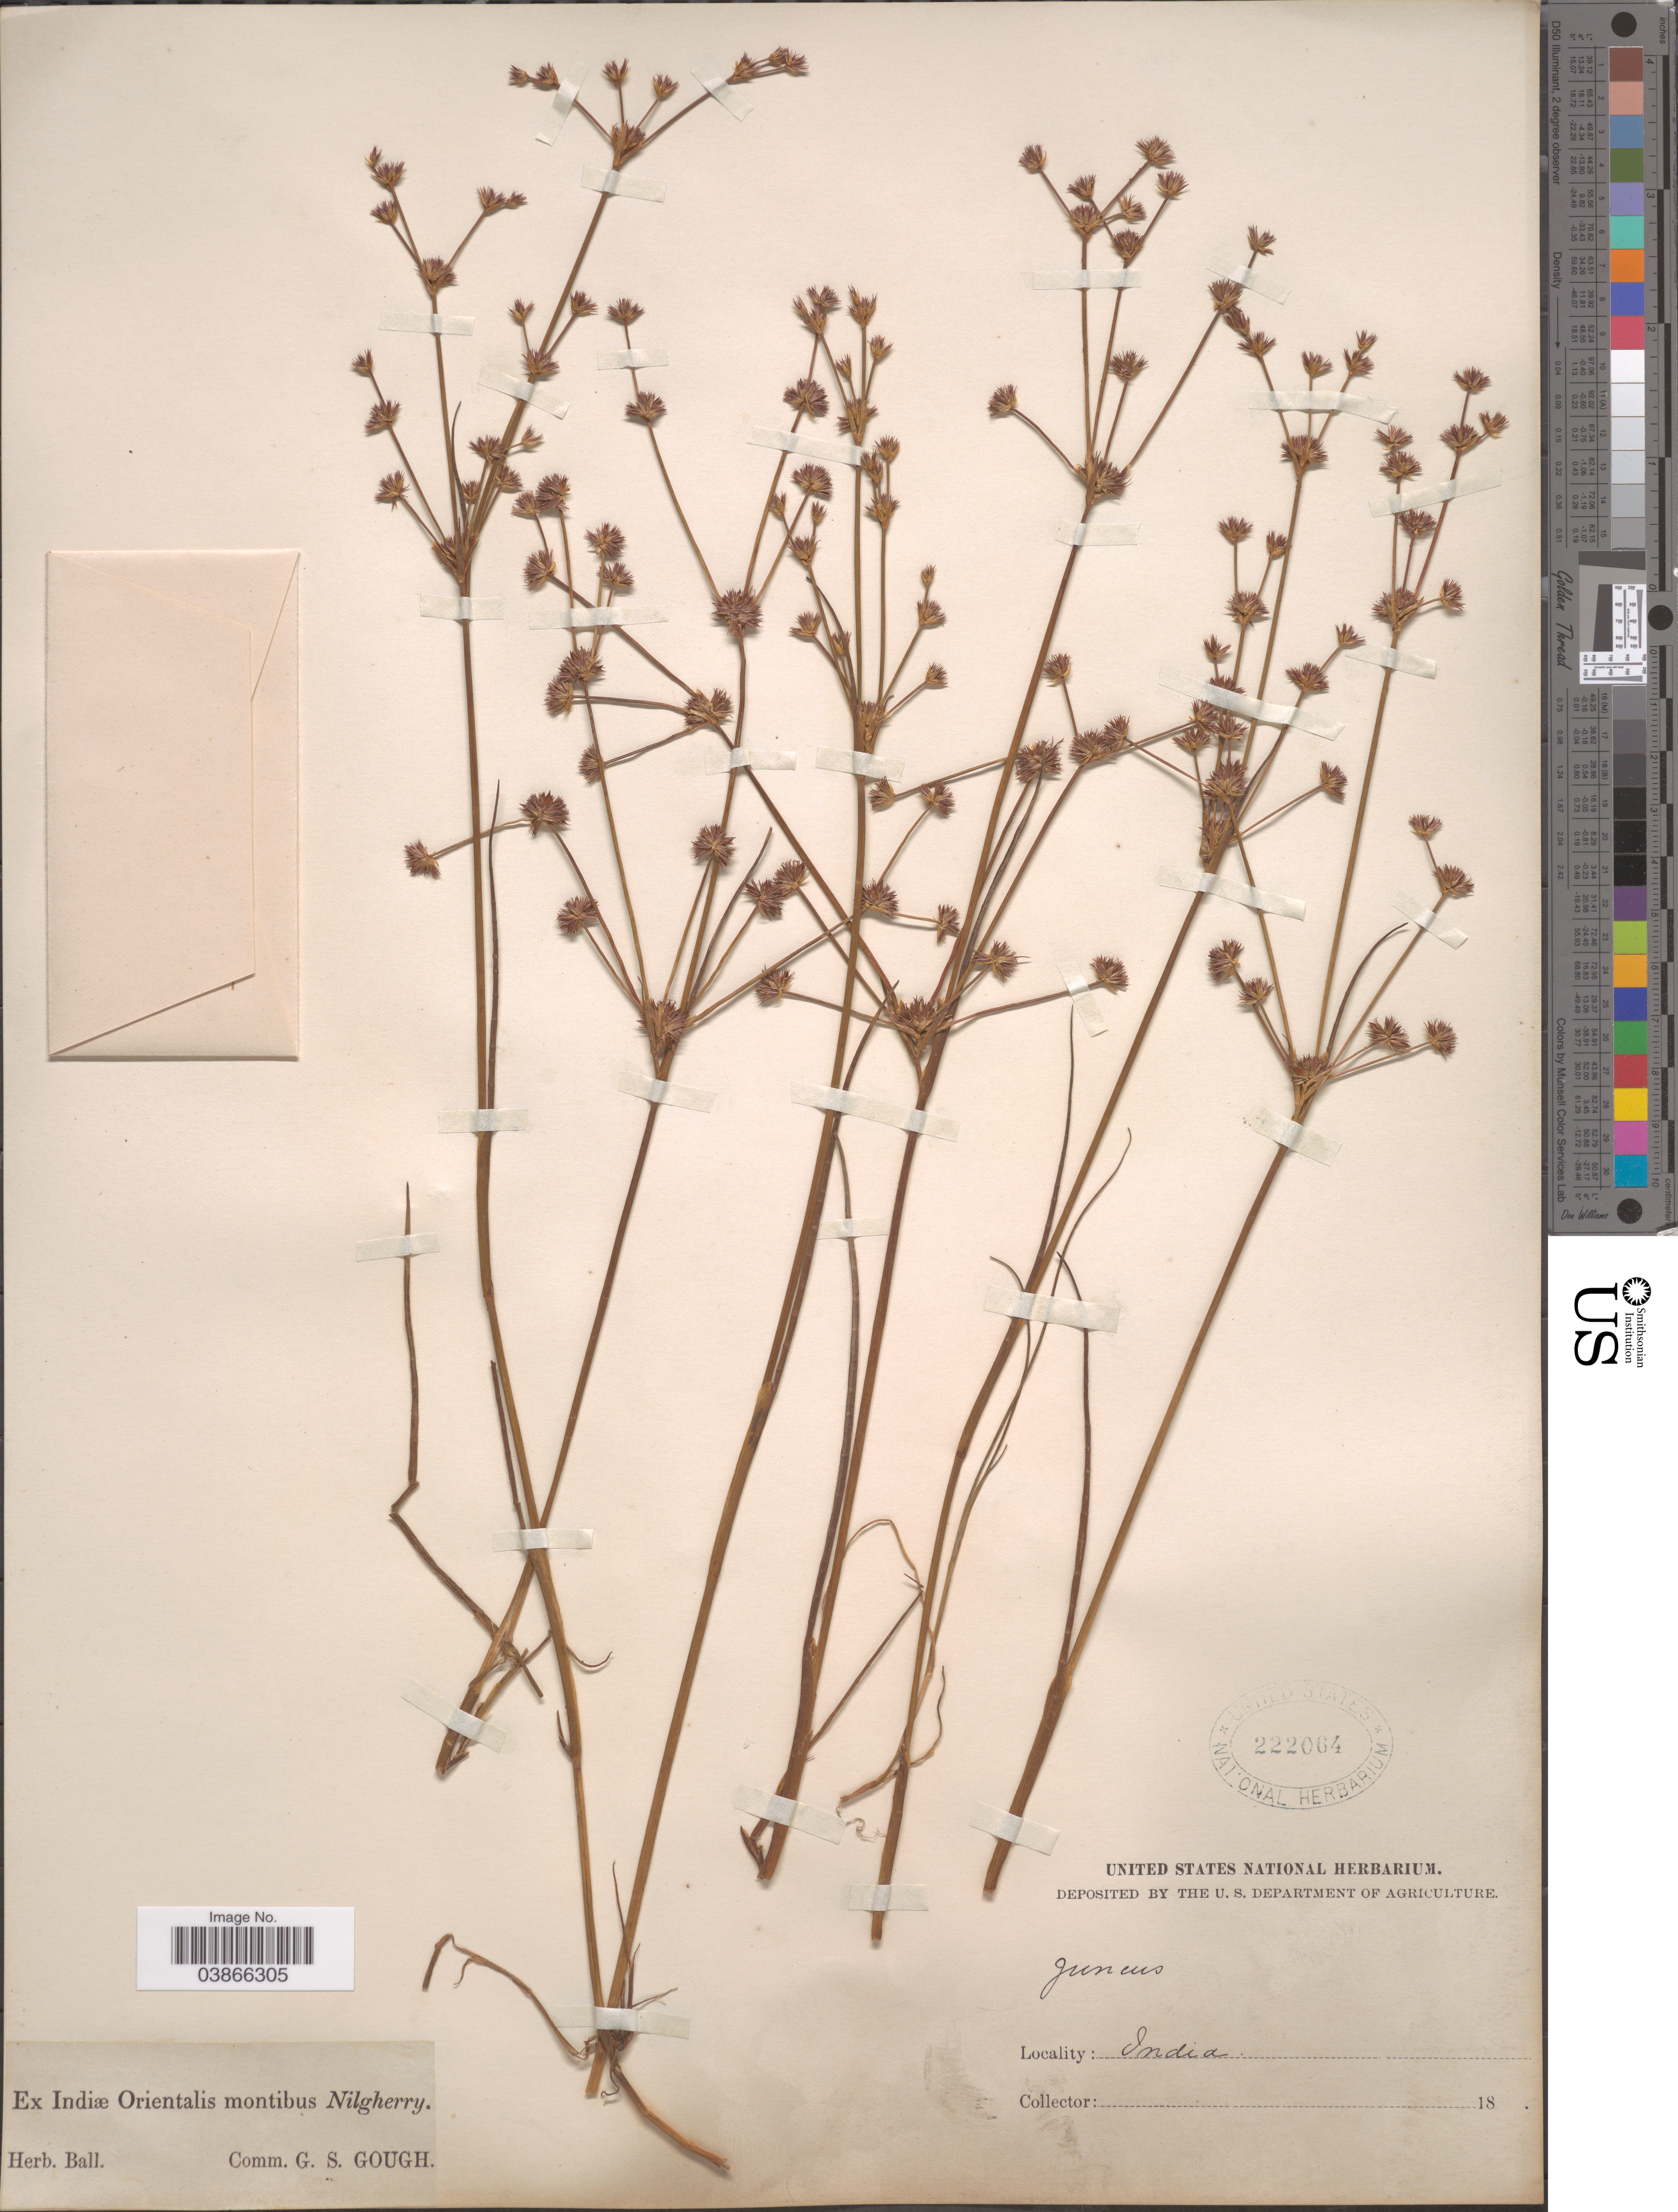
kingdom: Plantae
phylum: Tracheophyta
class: Liliopsida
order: Poales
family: Juncaceae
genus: Juncus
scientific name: Juncus lampocarpus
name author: Ehrh.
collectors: ex herb. Ball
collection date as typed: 18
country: India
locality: Ex Indiæ Orientalis montibus Nilgherry.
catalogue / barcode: US 222064